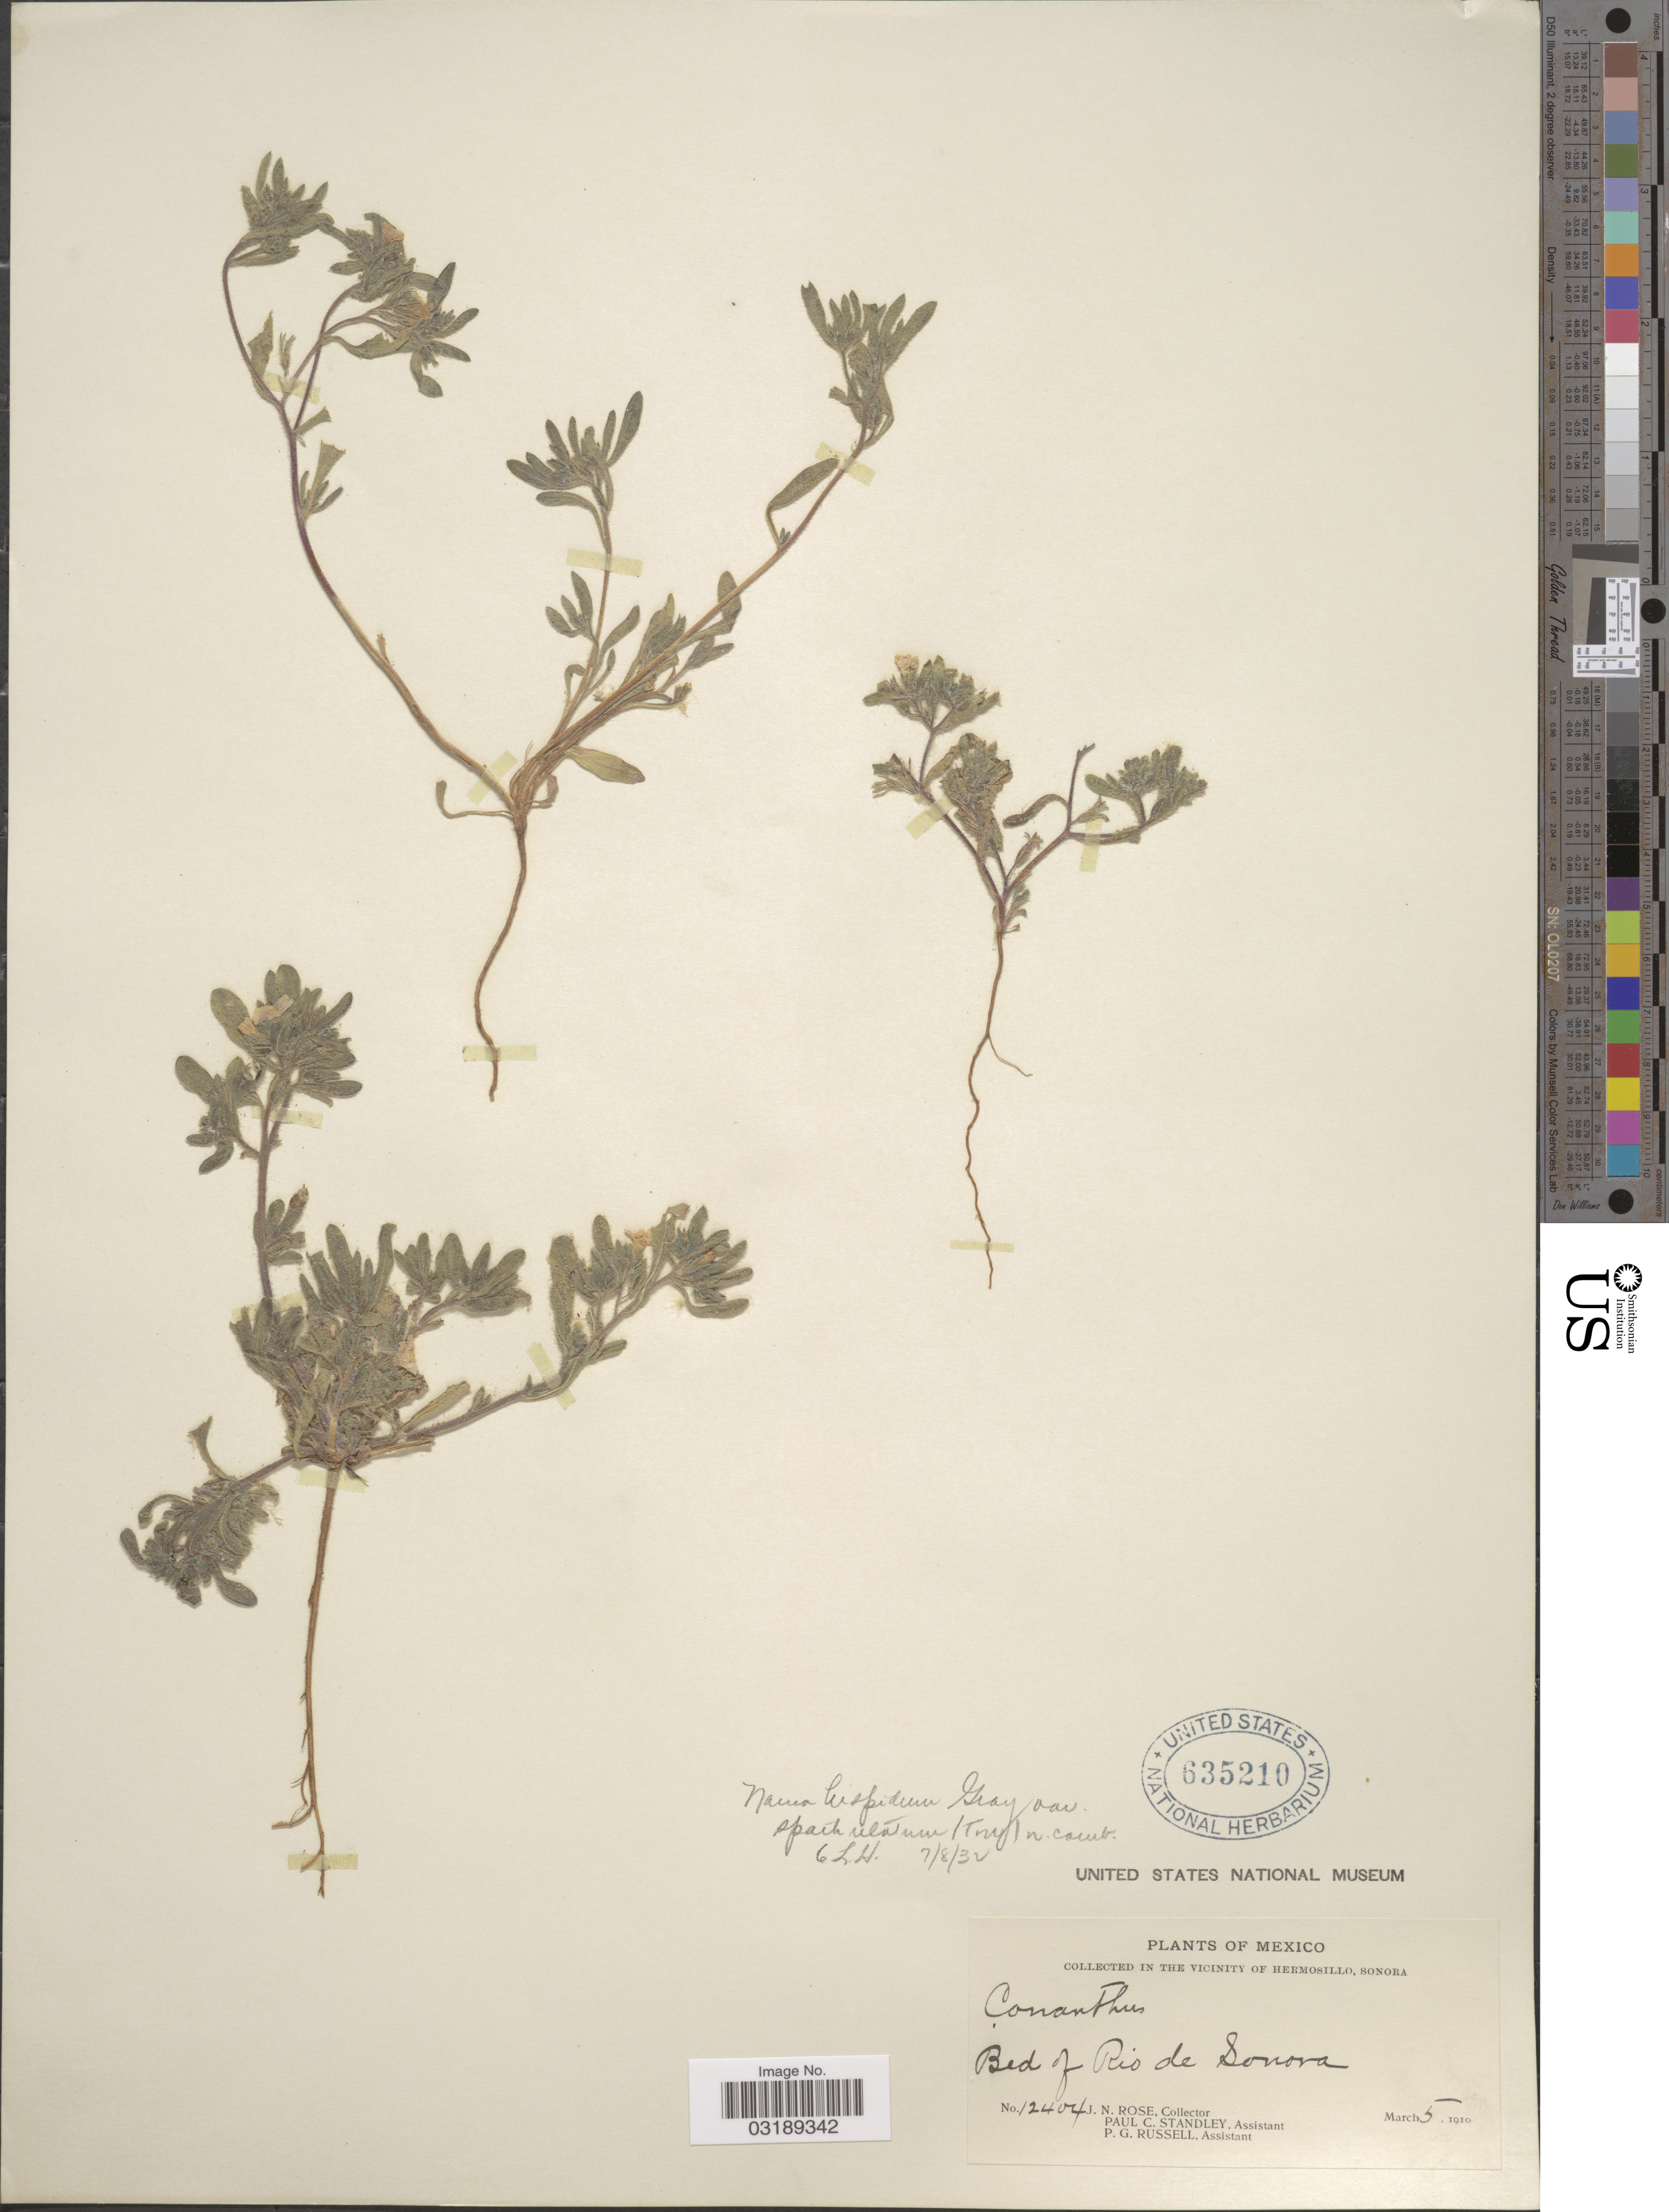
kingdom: Plantae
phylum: Tracheophyta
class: Magnoliopsida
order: Boraginales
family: Namaceae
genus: Nama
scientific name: Nama hispida var. spathulatum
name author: (Torr.) C.L. Hitchc.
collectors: J. N. Rose, P. C. Standley & P. G. Russell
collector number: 12404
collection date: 1910-03-05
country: Mexico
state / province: Sonora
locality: In the vicinity of Hermosillo, Bed of Rio de Sonora.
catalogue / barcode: US 635210